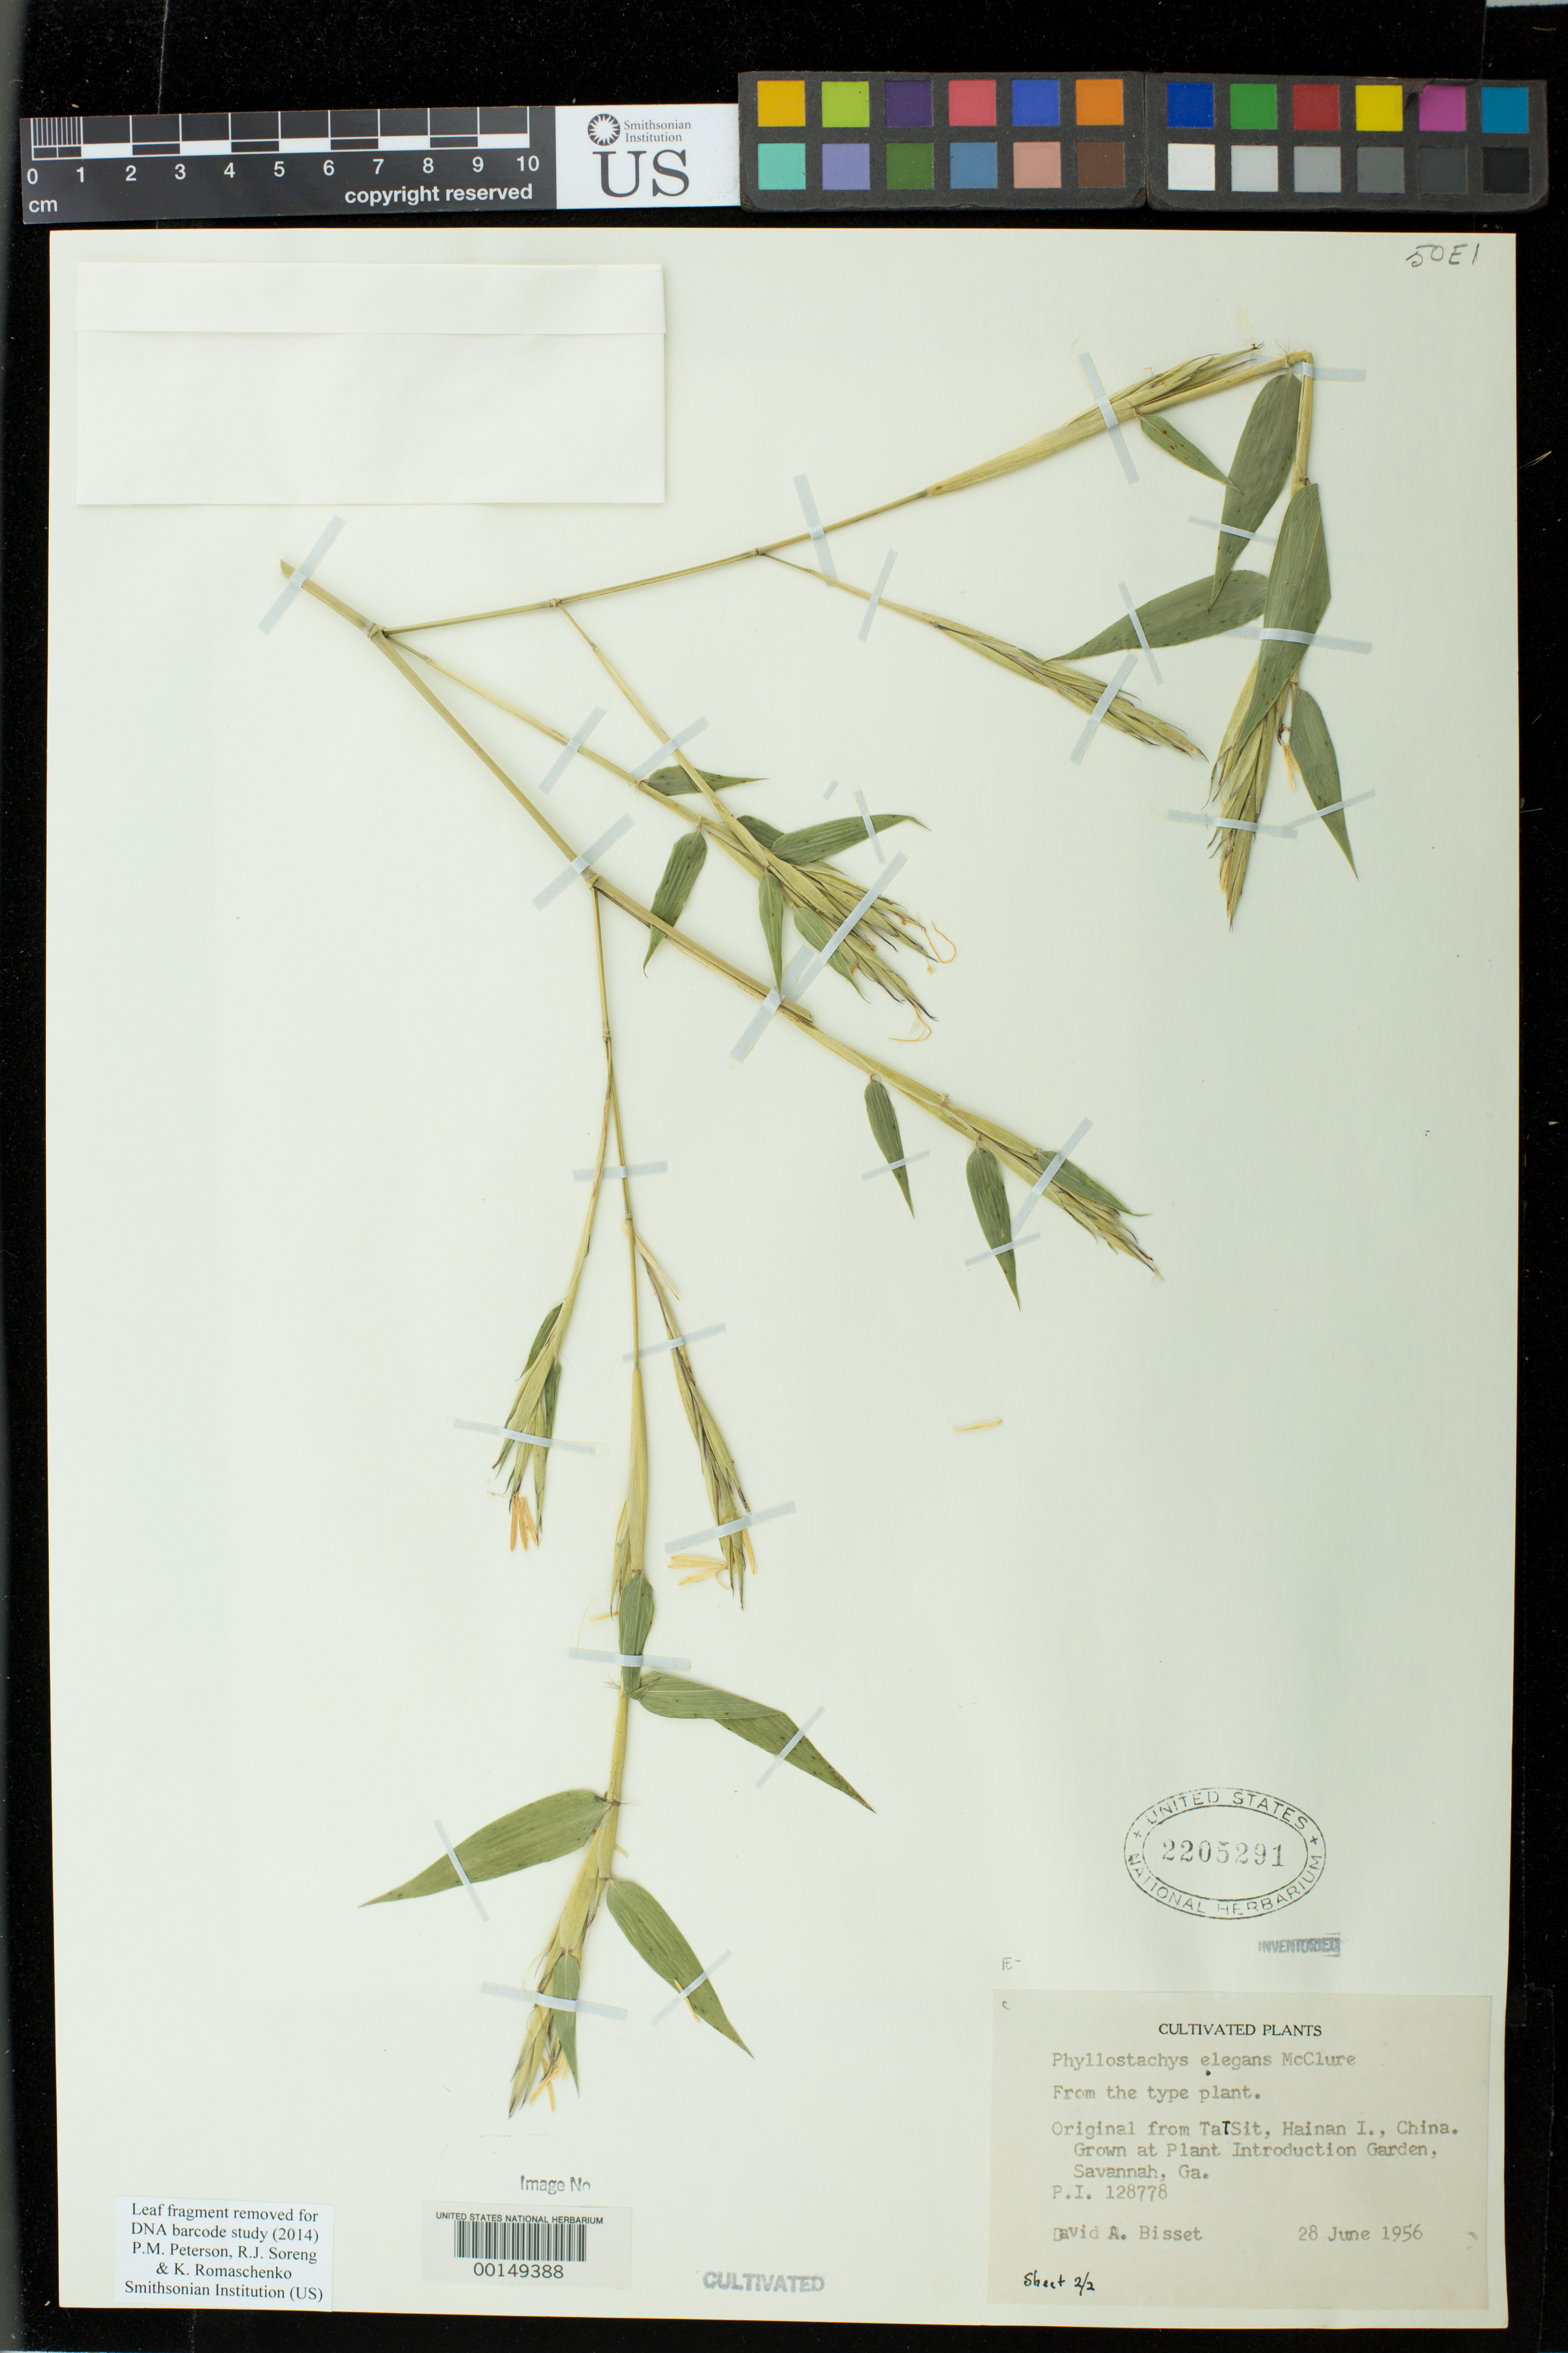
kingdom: Plantae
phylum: Tracheophyta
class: Liliopsida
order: Poales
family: Poaceae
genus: Phyllostachys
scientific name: Phyllostachys elegans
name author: McClure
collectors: D. Bisset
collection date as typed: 28 Jun 1956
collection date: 1956-06-28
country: United States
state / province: Georgia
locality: Savannah, barbour lathrop p.i. garden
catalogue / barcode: US 2205291